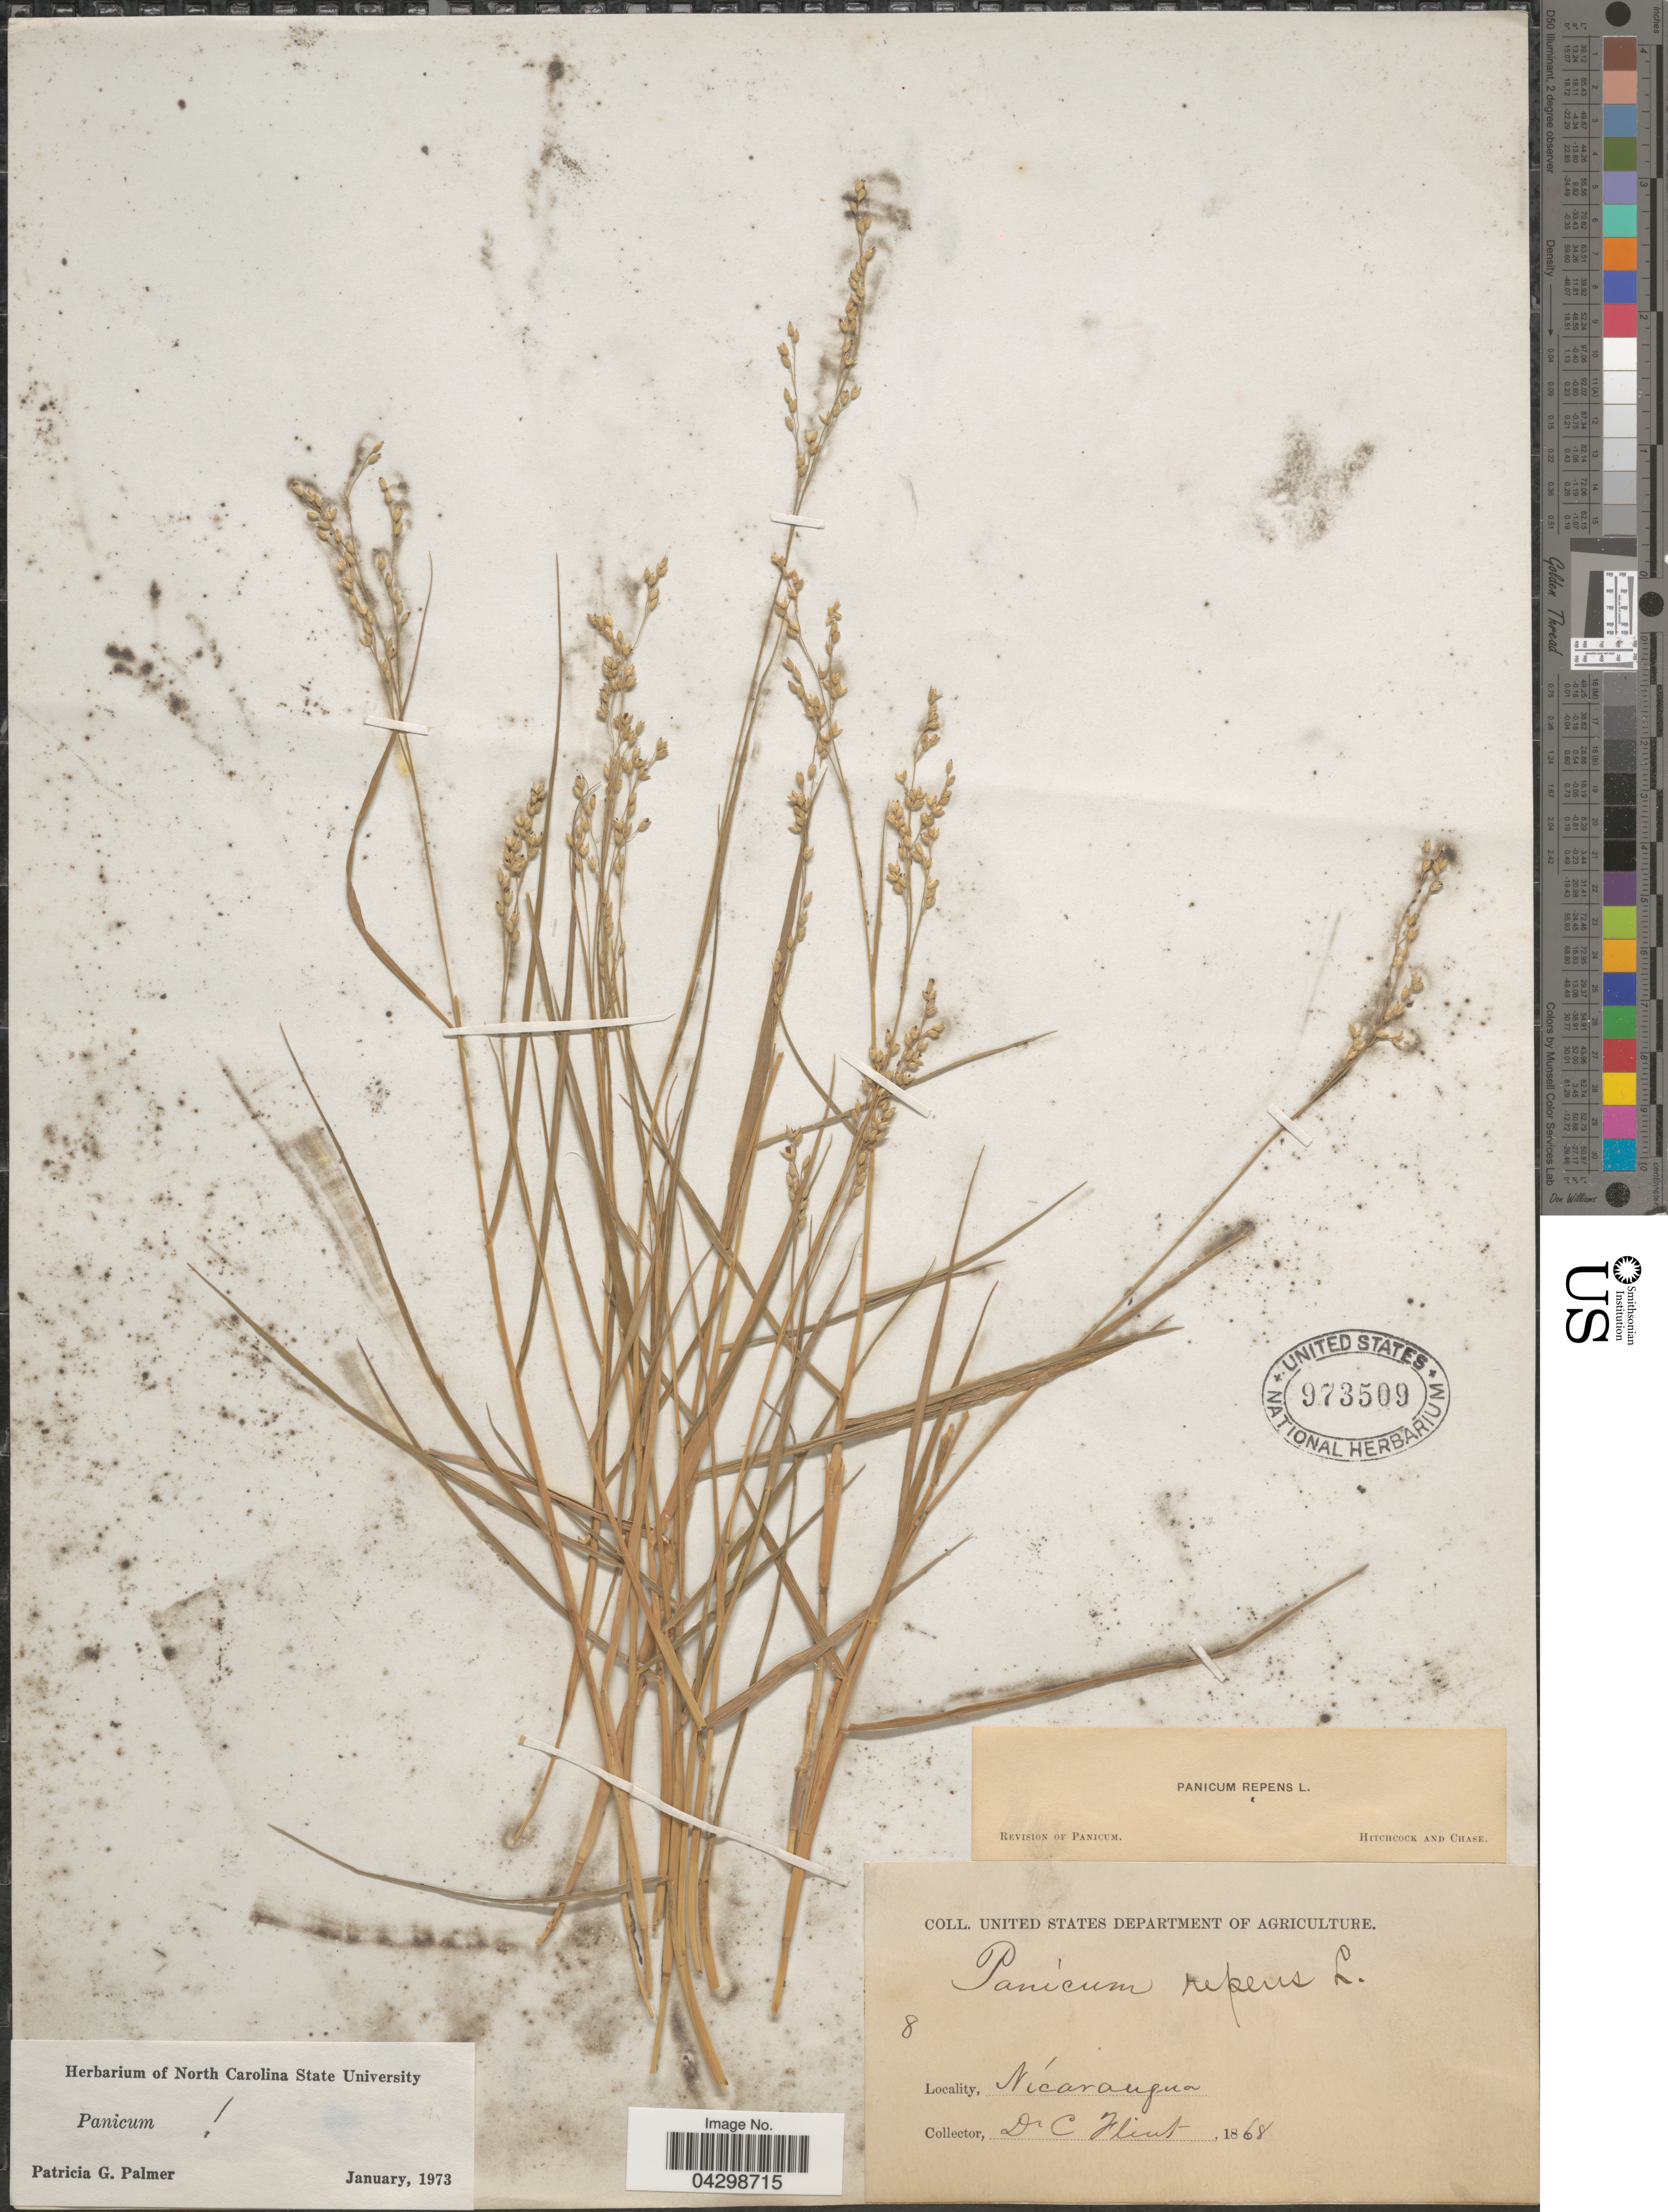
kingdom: Plantae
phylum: Tracheophyta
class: Liliopsida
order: Poales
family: Poaceae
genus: Panicum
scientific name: Panicum repens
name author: L.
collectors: C. Flint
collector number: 8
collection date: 1868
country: Nicaragua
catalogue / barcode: US 973509